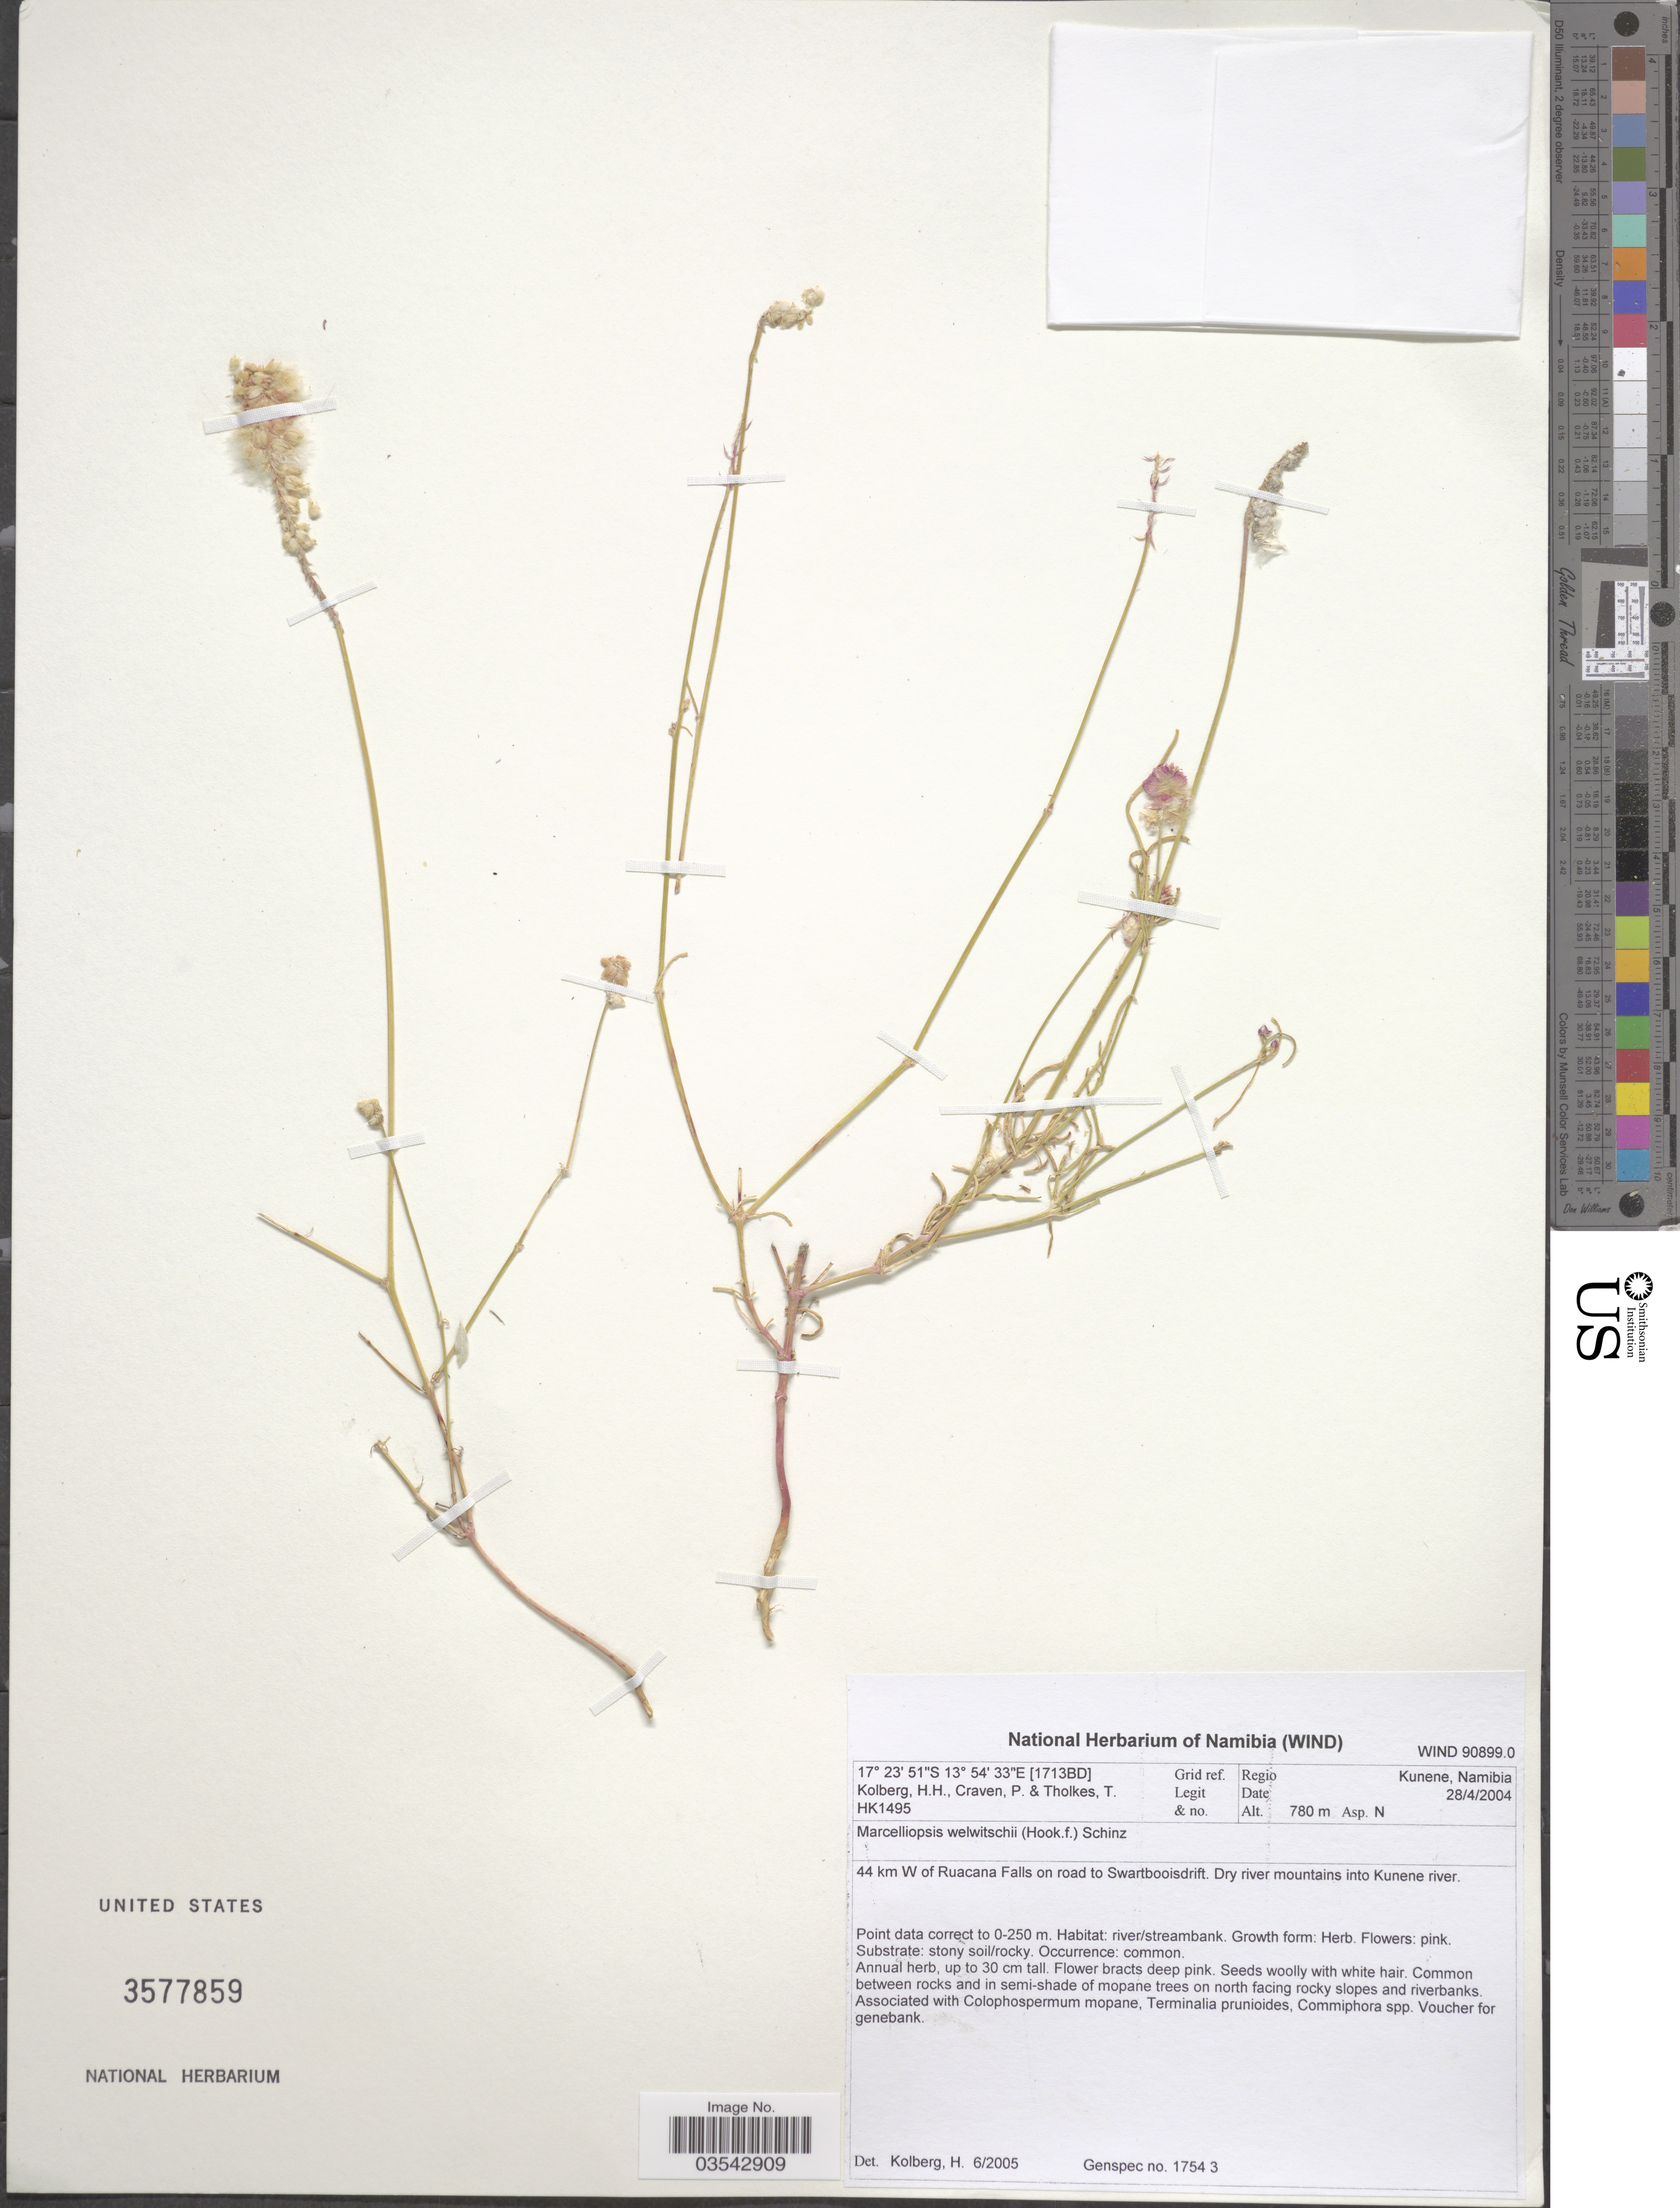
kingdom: Plantae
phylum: Tracheophyta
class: Magnoliopsida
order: Caryophyllales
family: Amaranthaceae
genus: Marcelliopsis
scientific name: Marcelliopsis welwitschii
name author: (Hook. f.) Schinz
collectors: H. H. Kolberg, P. Craven & T. Tholkes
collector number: HK1495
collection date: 2004-04-28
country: Namibia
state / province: Kunene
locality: Grid ref. [1713BD]. Regio Kunene. 44 km W of Ruacana Falls on road to Swartbooisdrift. Dry river mountains into Kunene river.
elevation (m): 780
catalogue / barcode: US 3577859